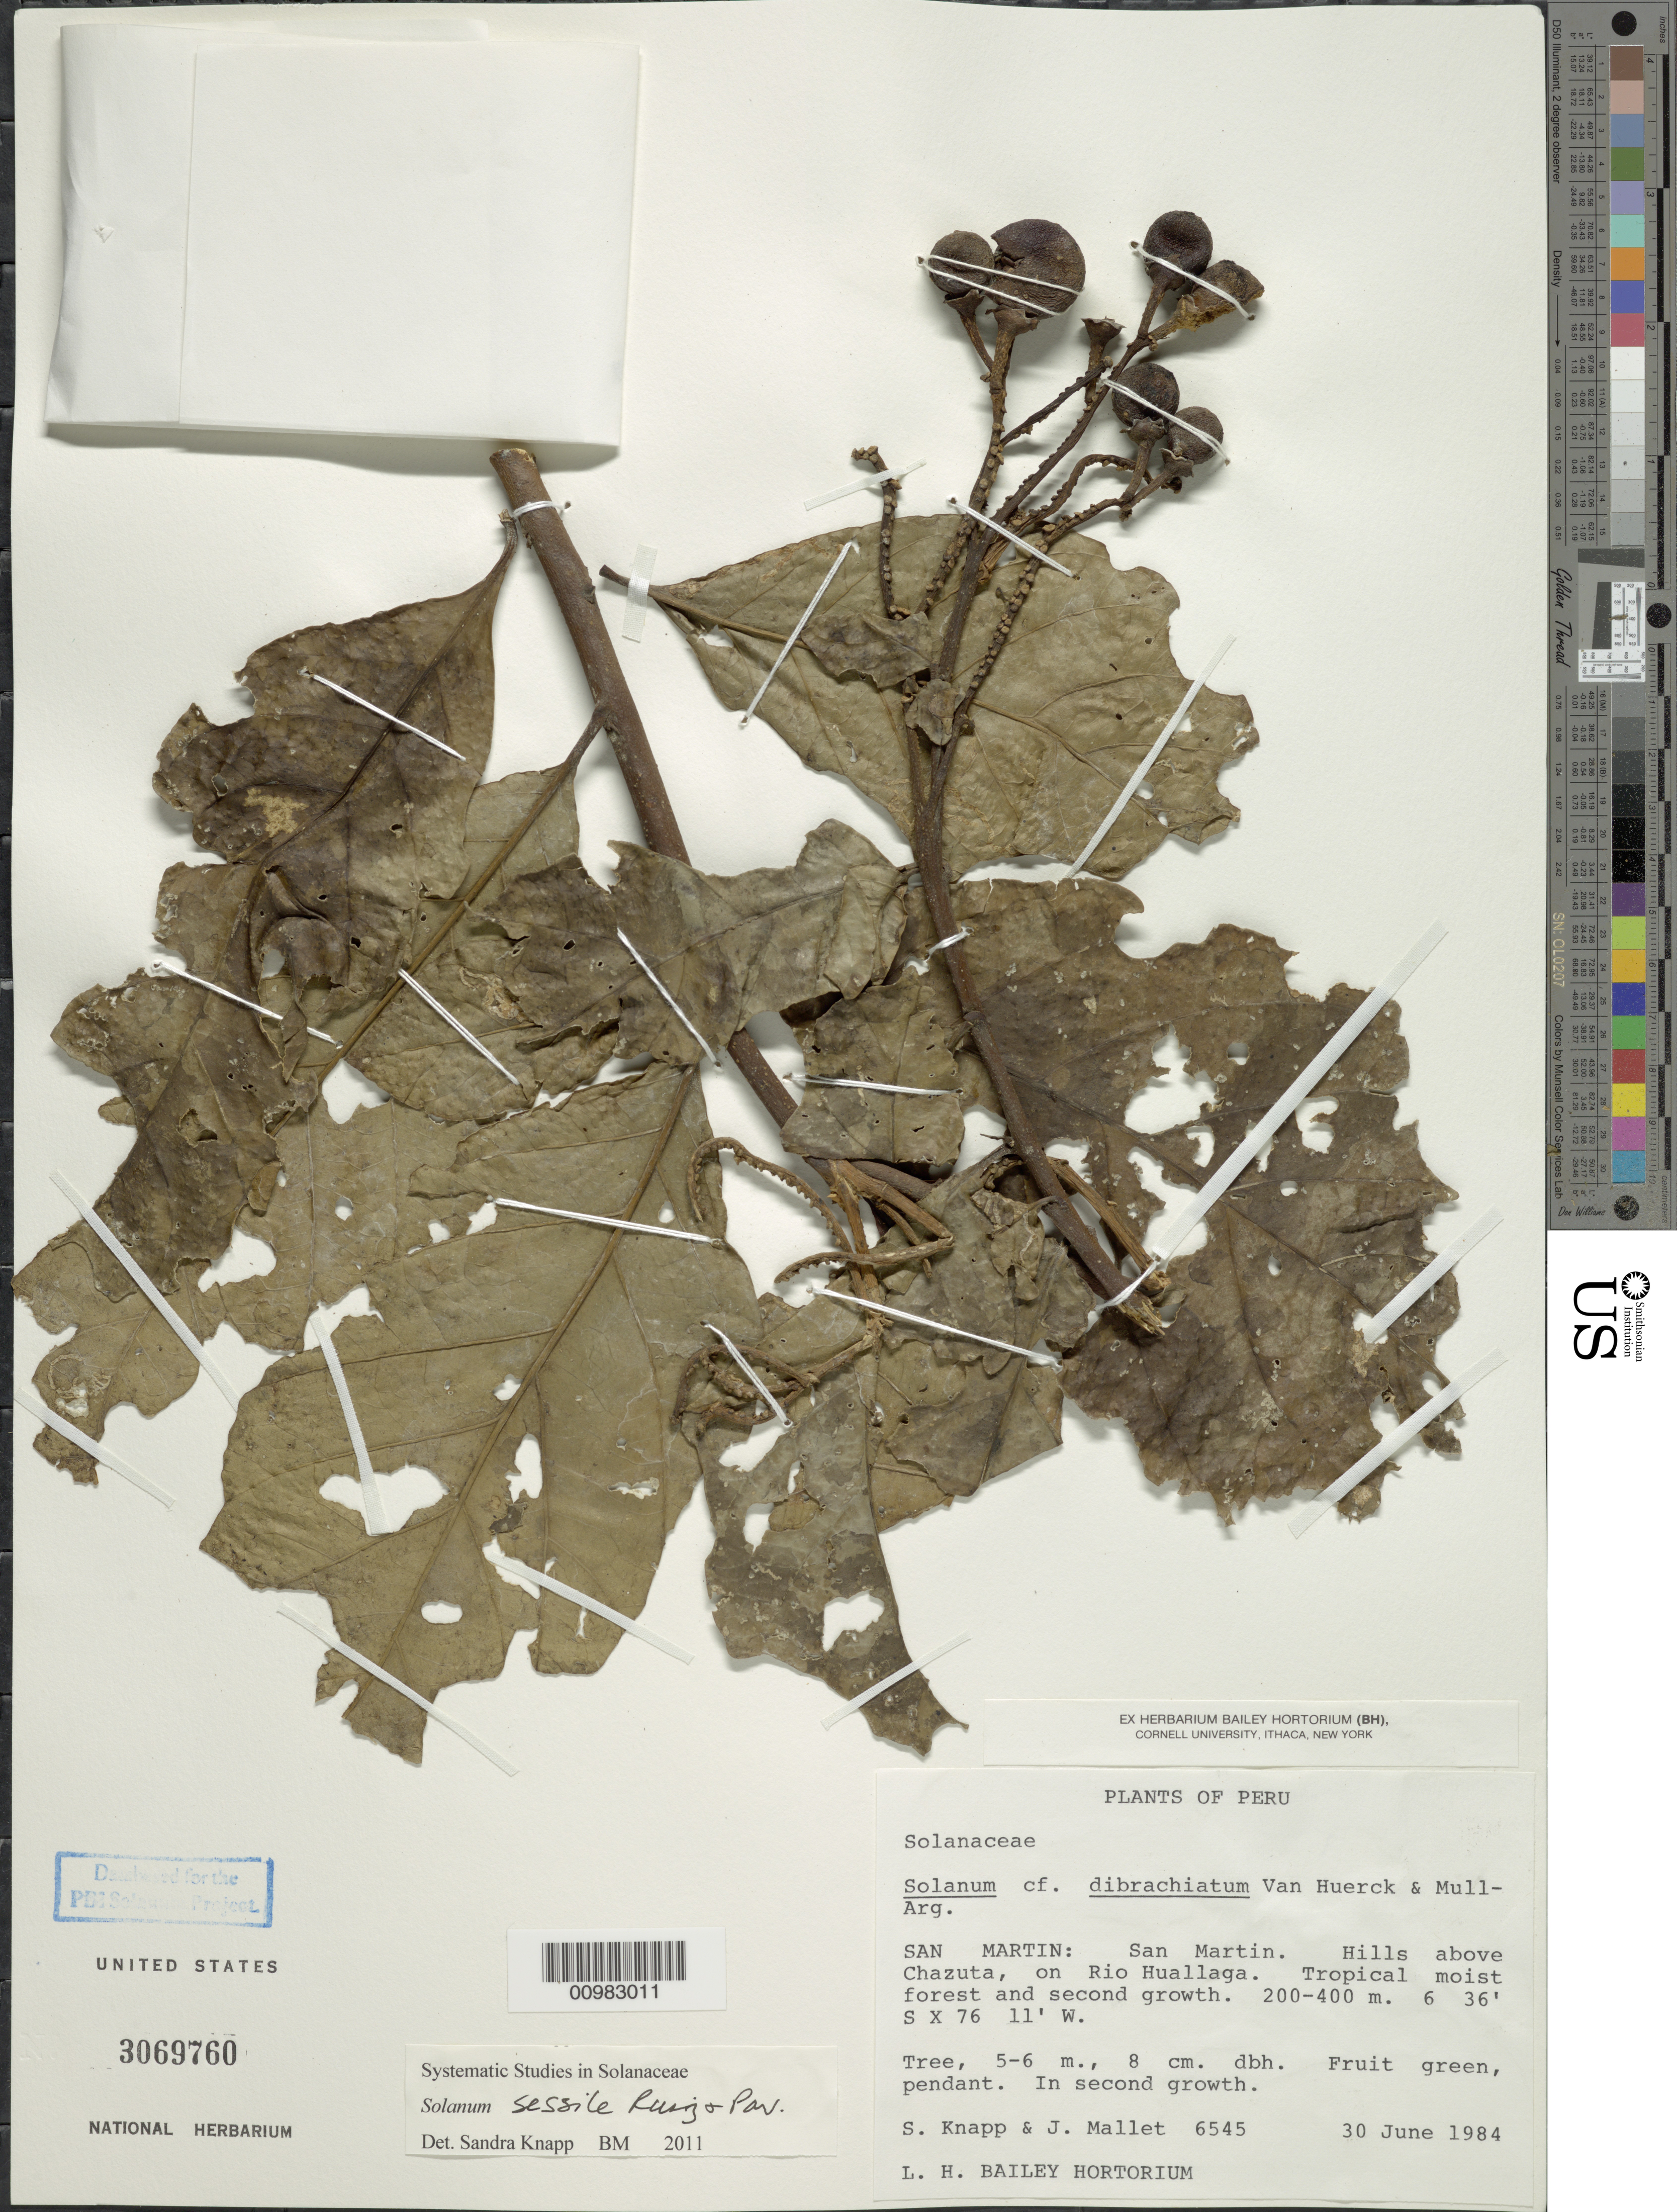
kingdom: Plantae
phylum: Tracheophyta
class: Magnoliopsida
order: Solanales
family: Solanaceae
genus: Solanum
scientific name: Solanum sessile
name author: Ruiz & Pav.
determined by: Knapp, S. D.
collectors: S. Knapp & J. Mallet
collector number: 6545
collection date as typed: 30 Jun 1984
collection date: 1984-06-30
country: Peru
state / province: San Martín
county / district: San Martín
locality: hills above Chazuta, on Río Huallaga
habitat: second growth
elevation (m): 200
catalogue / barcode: US 3069760